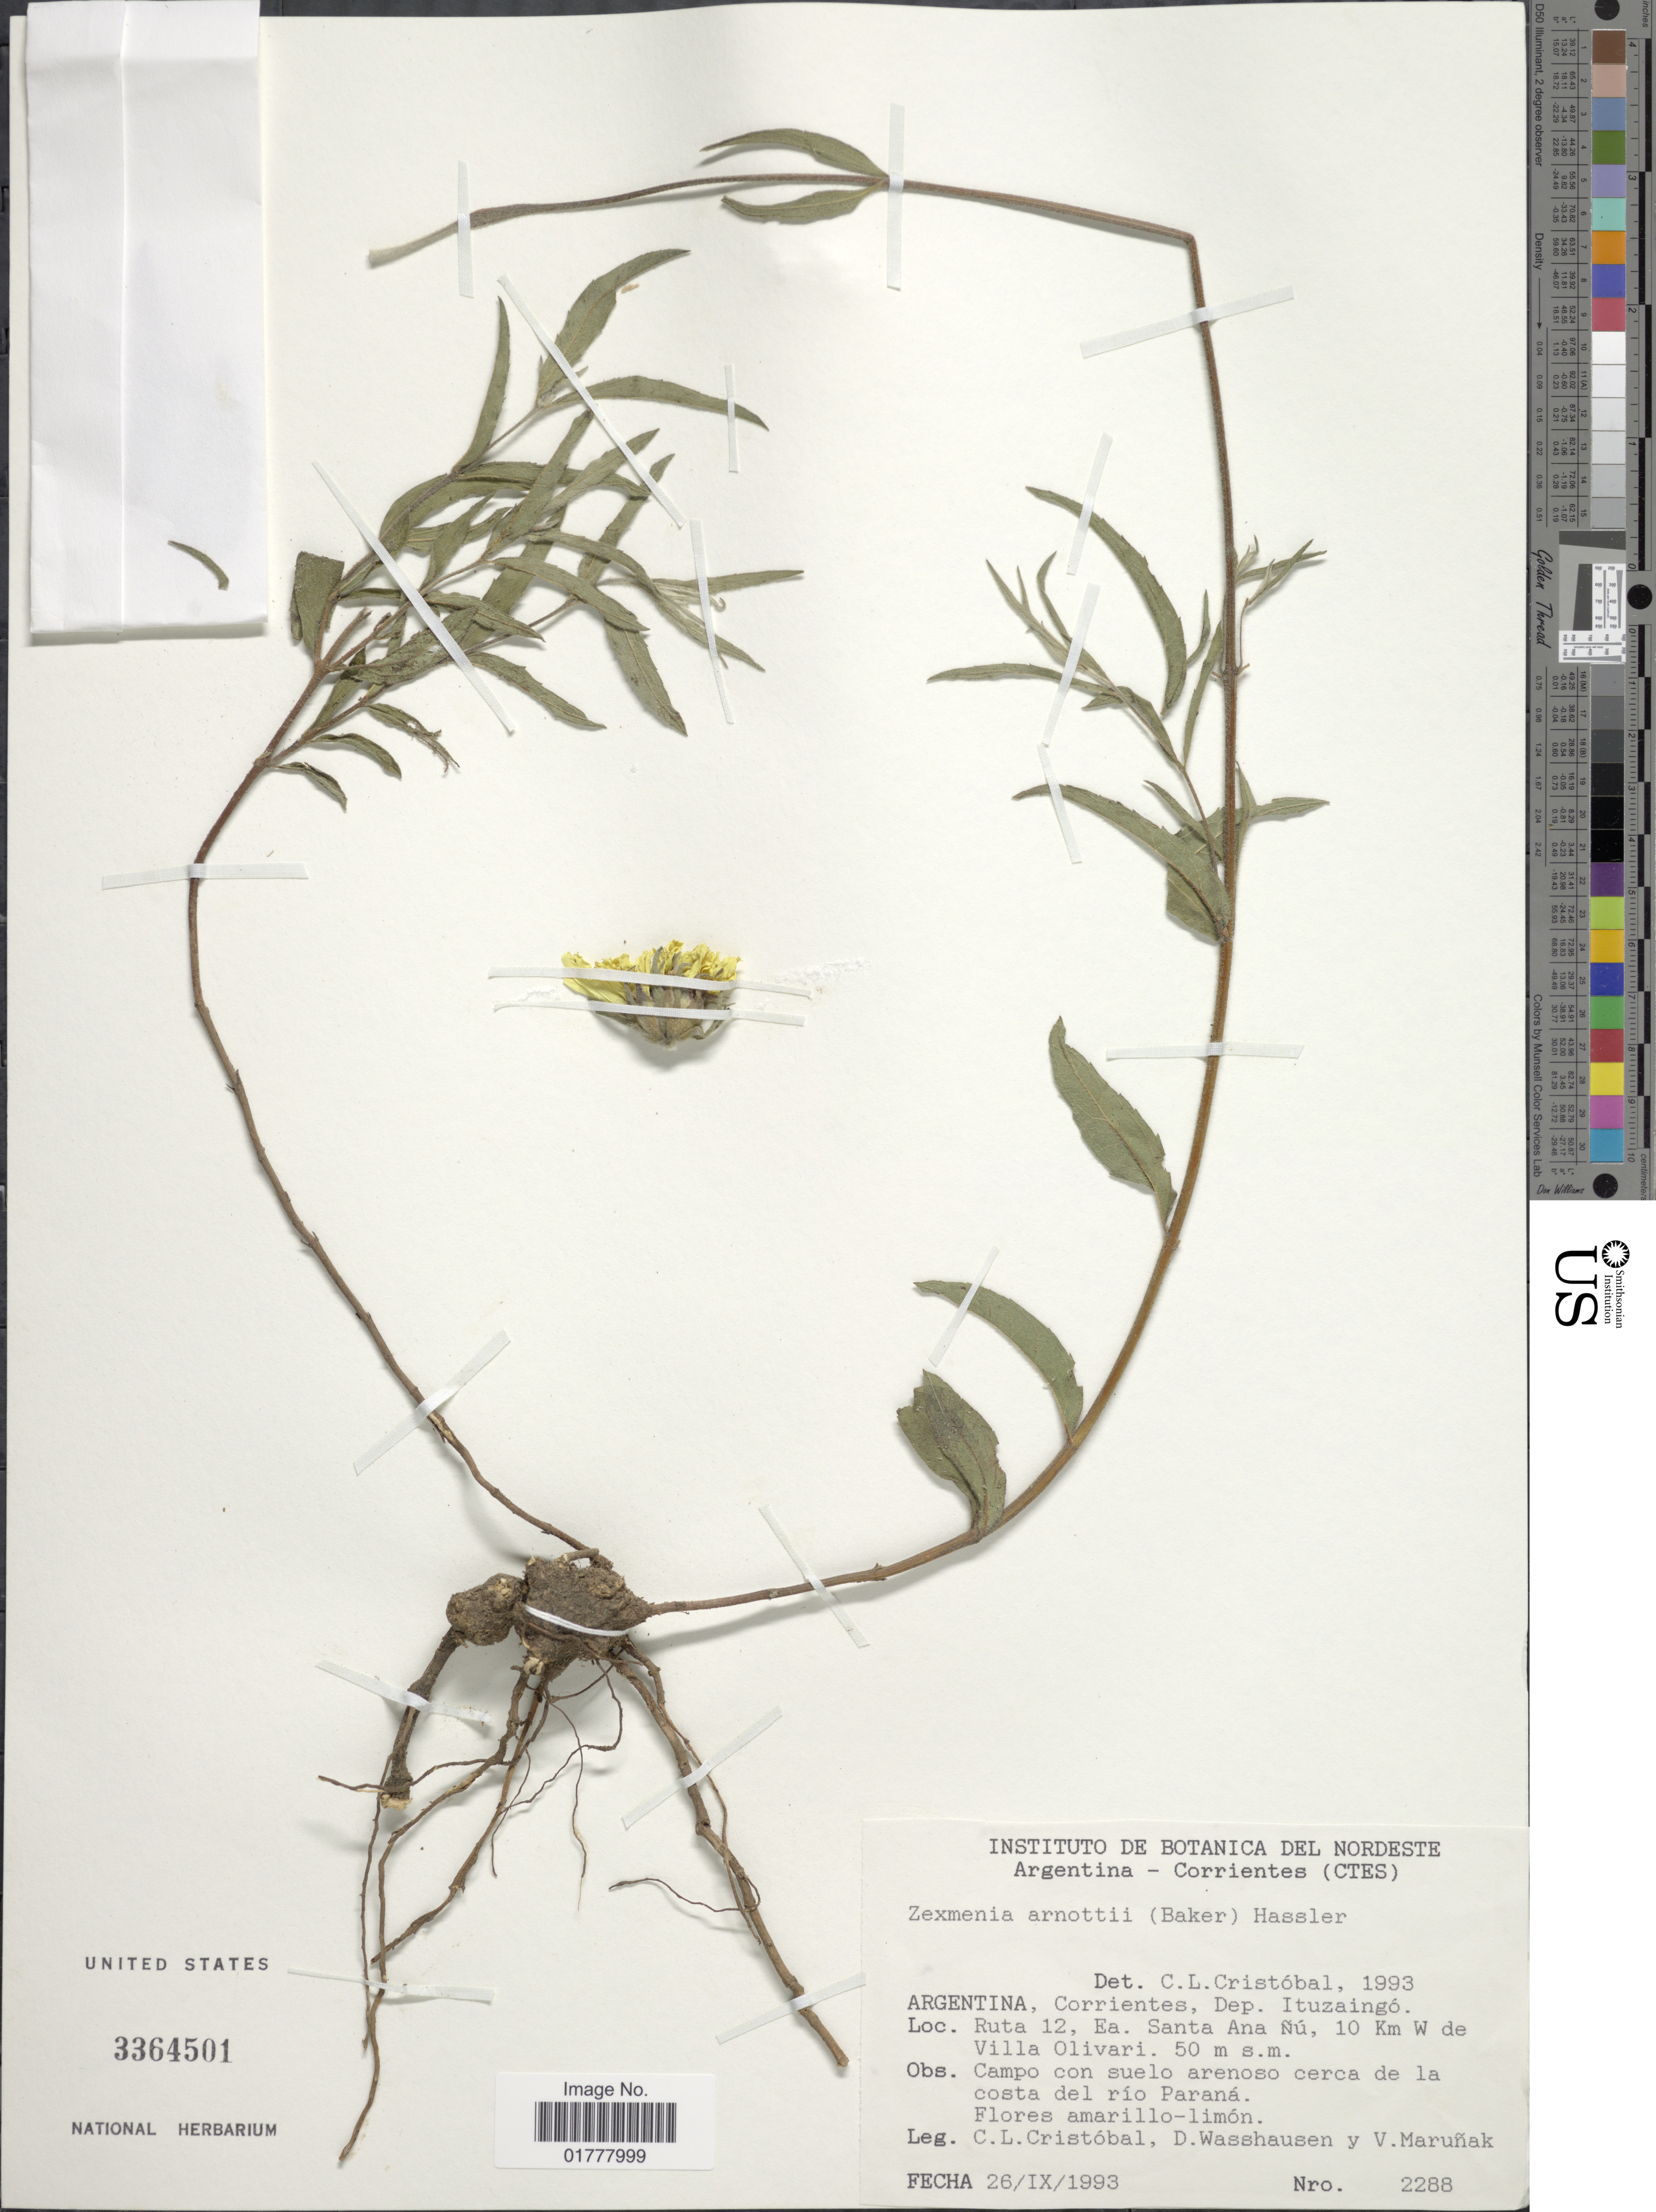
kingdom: Plantae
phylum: Tracheophyta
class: Magnoliopsida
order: Asterales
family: Asteraceae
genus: Angelphytum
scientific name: Angelphytum arnottii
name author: (Baker) H. Rob.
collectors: C. L. Cristóbal, D. C. Wasshausen & V. Maruñak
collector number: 2288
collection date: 1993-09-26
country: Argentina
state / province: Corrientes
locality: Corrientes, Dep. Ituzaingo, Ruta 12, Ea. Santa Ana Nu, 10 Km W de Villa Olivari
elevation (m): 50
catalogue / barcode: US 3364501